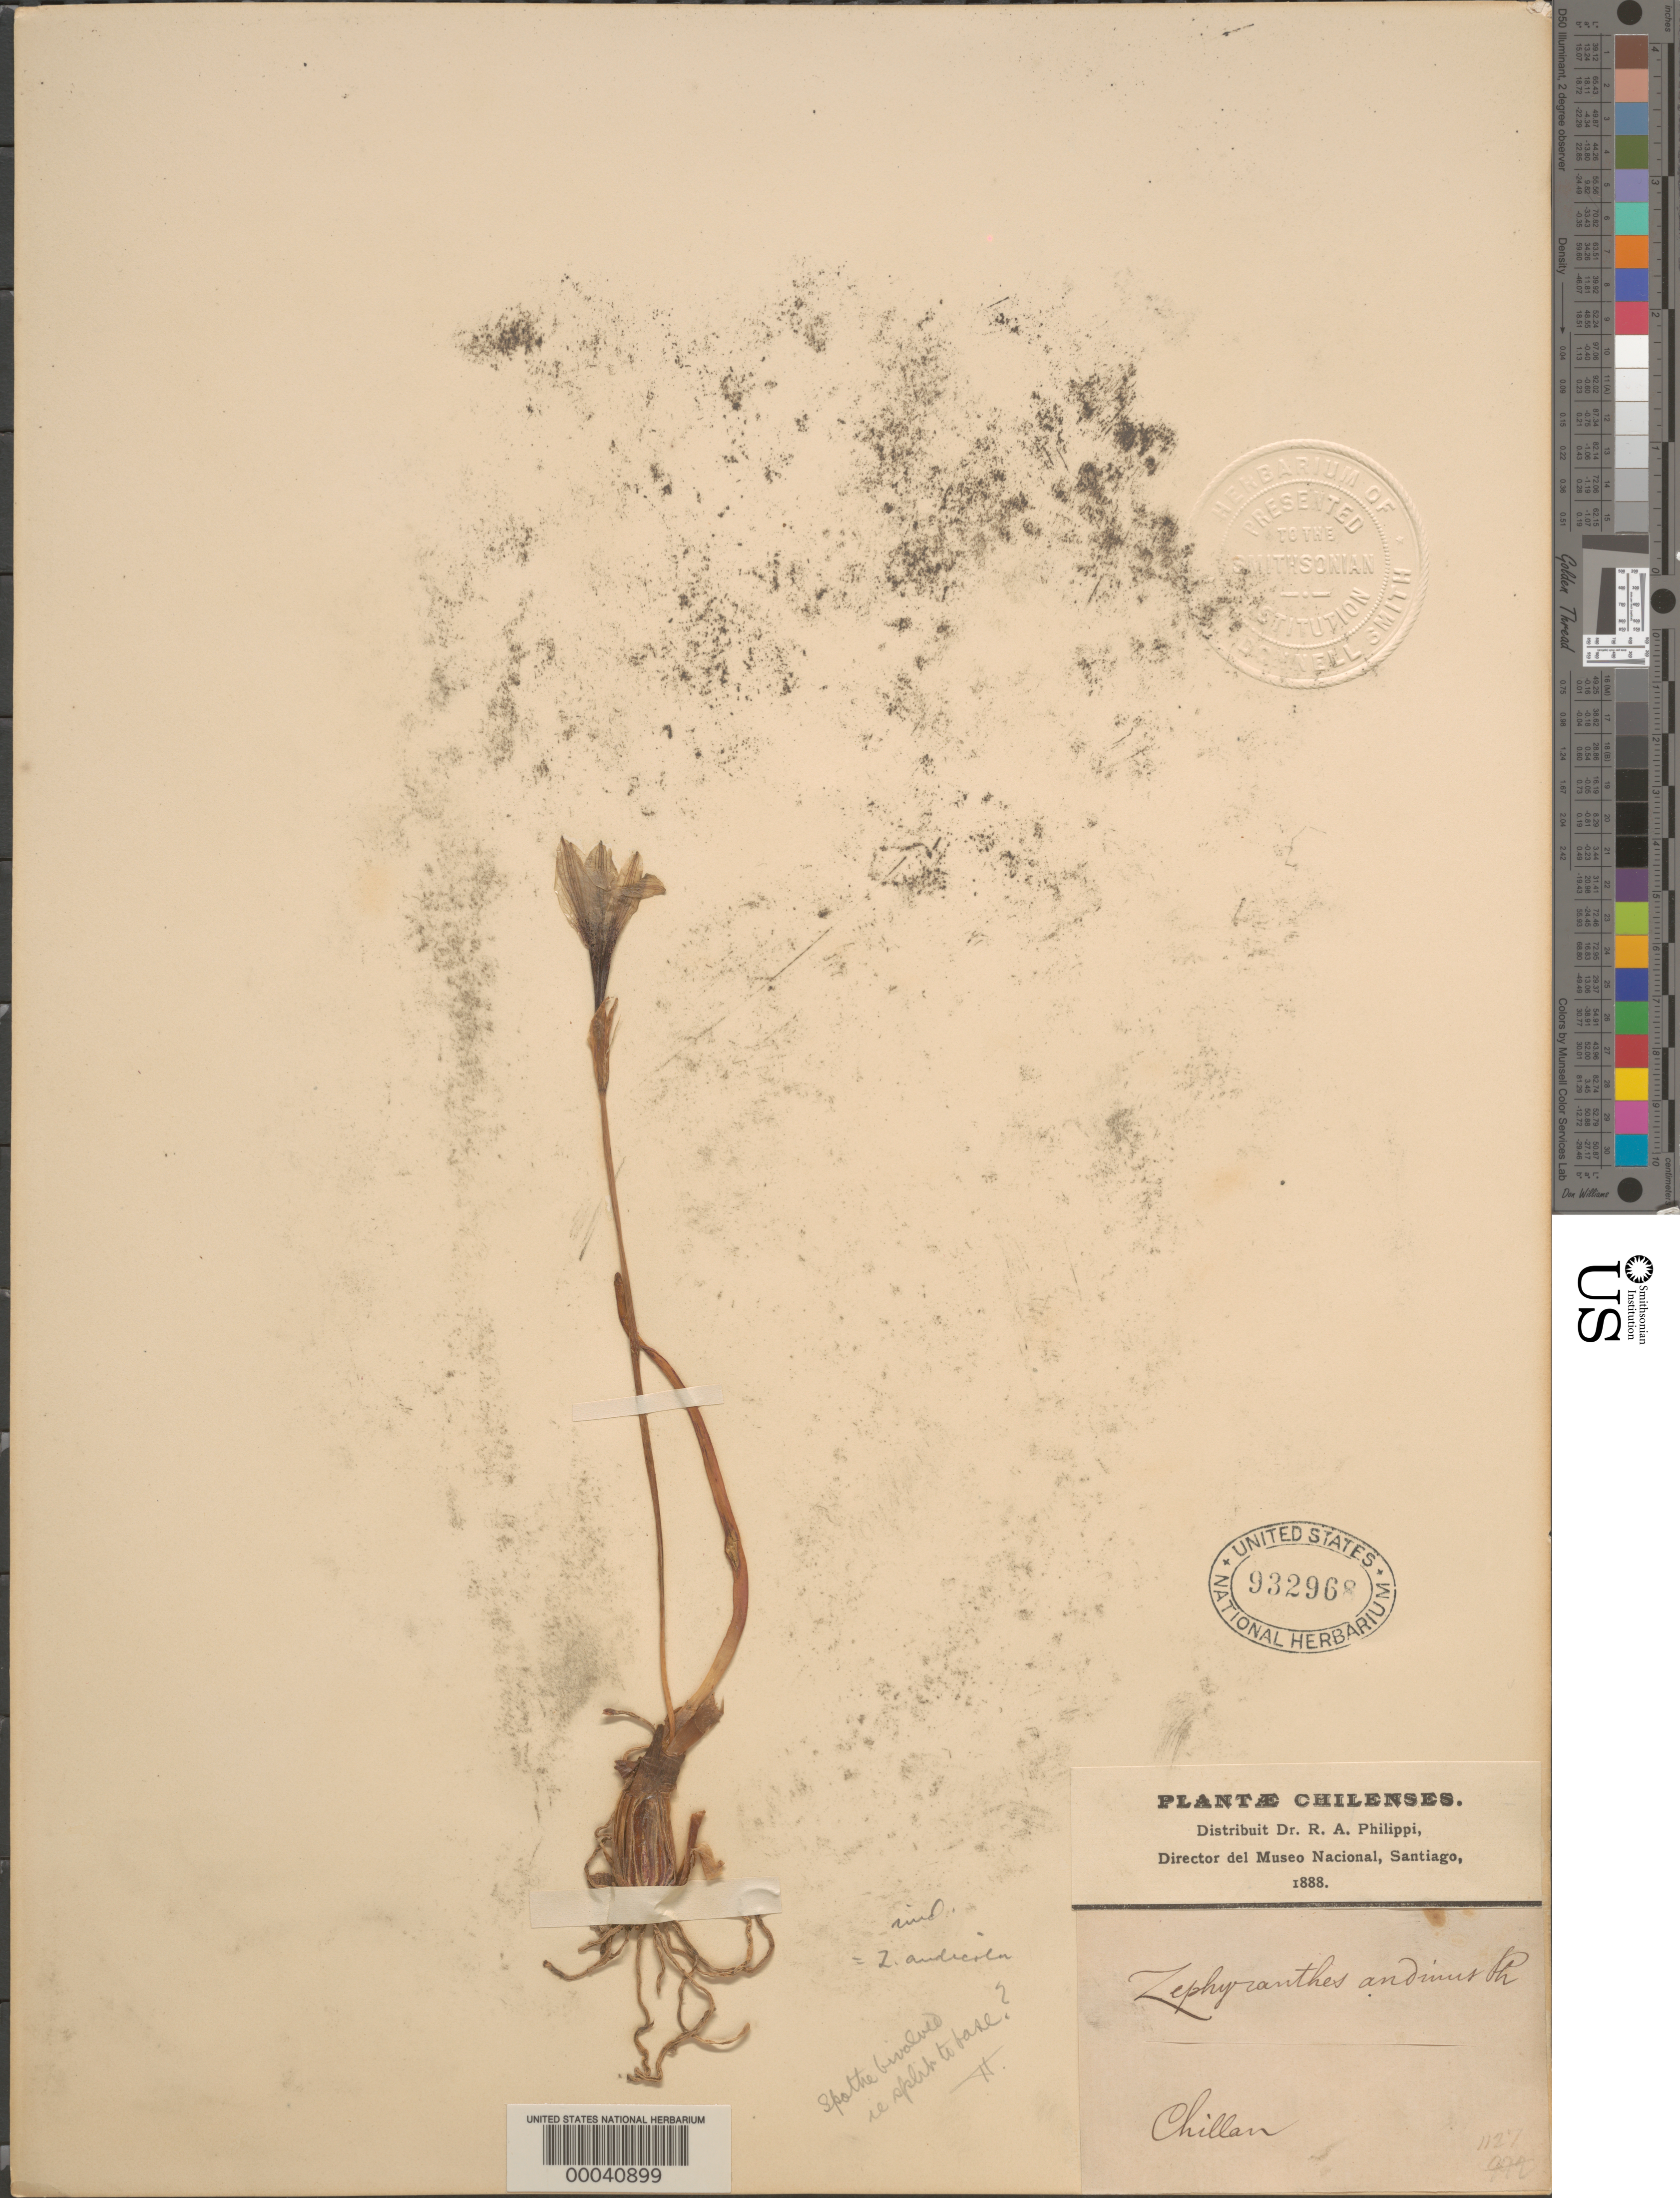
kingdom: Plantae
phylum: Tracheophyta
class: Liliopsida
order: Asparagales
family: Amaryllidaceae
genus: Zephyranthes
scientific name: Zephyranthes andicola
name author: (Poepp.) Baker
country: Chile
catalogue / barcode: US 932968